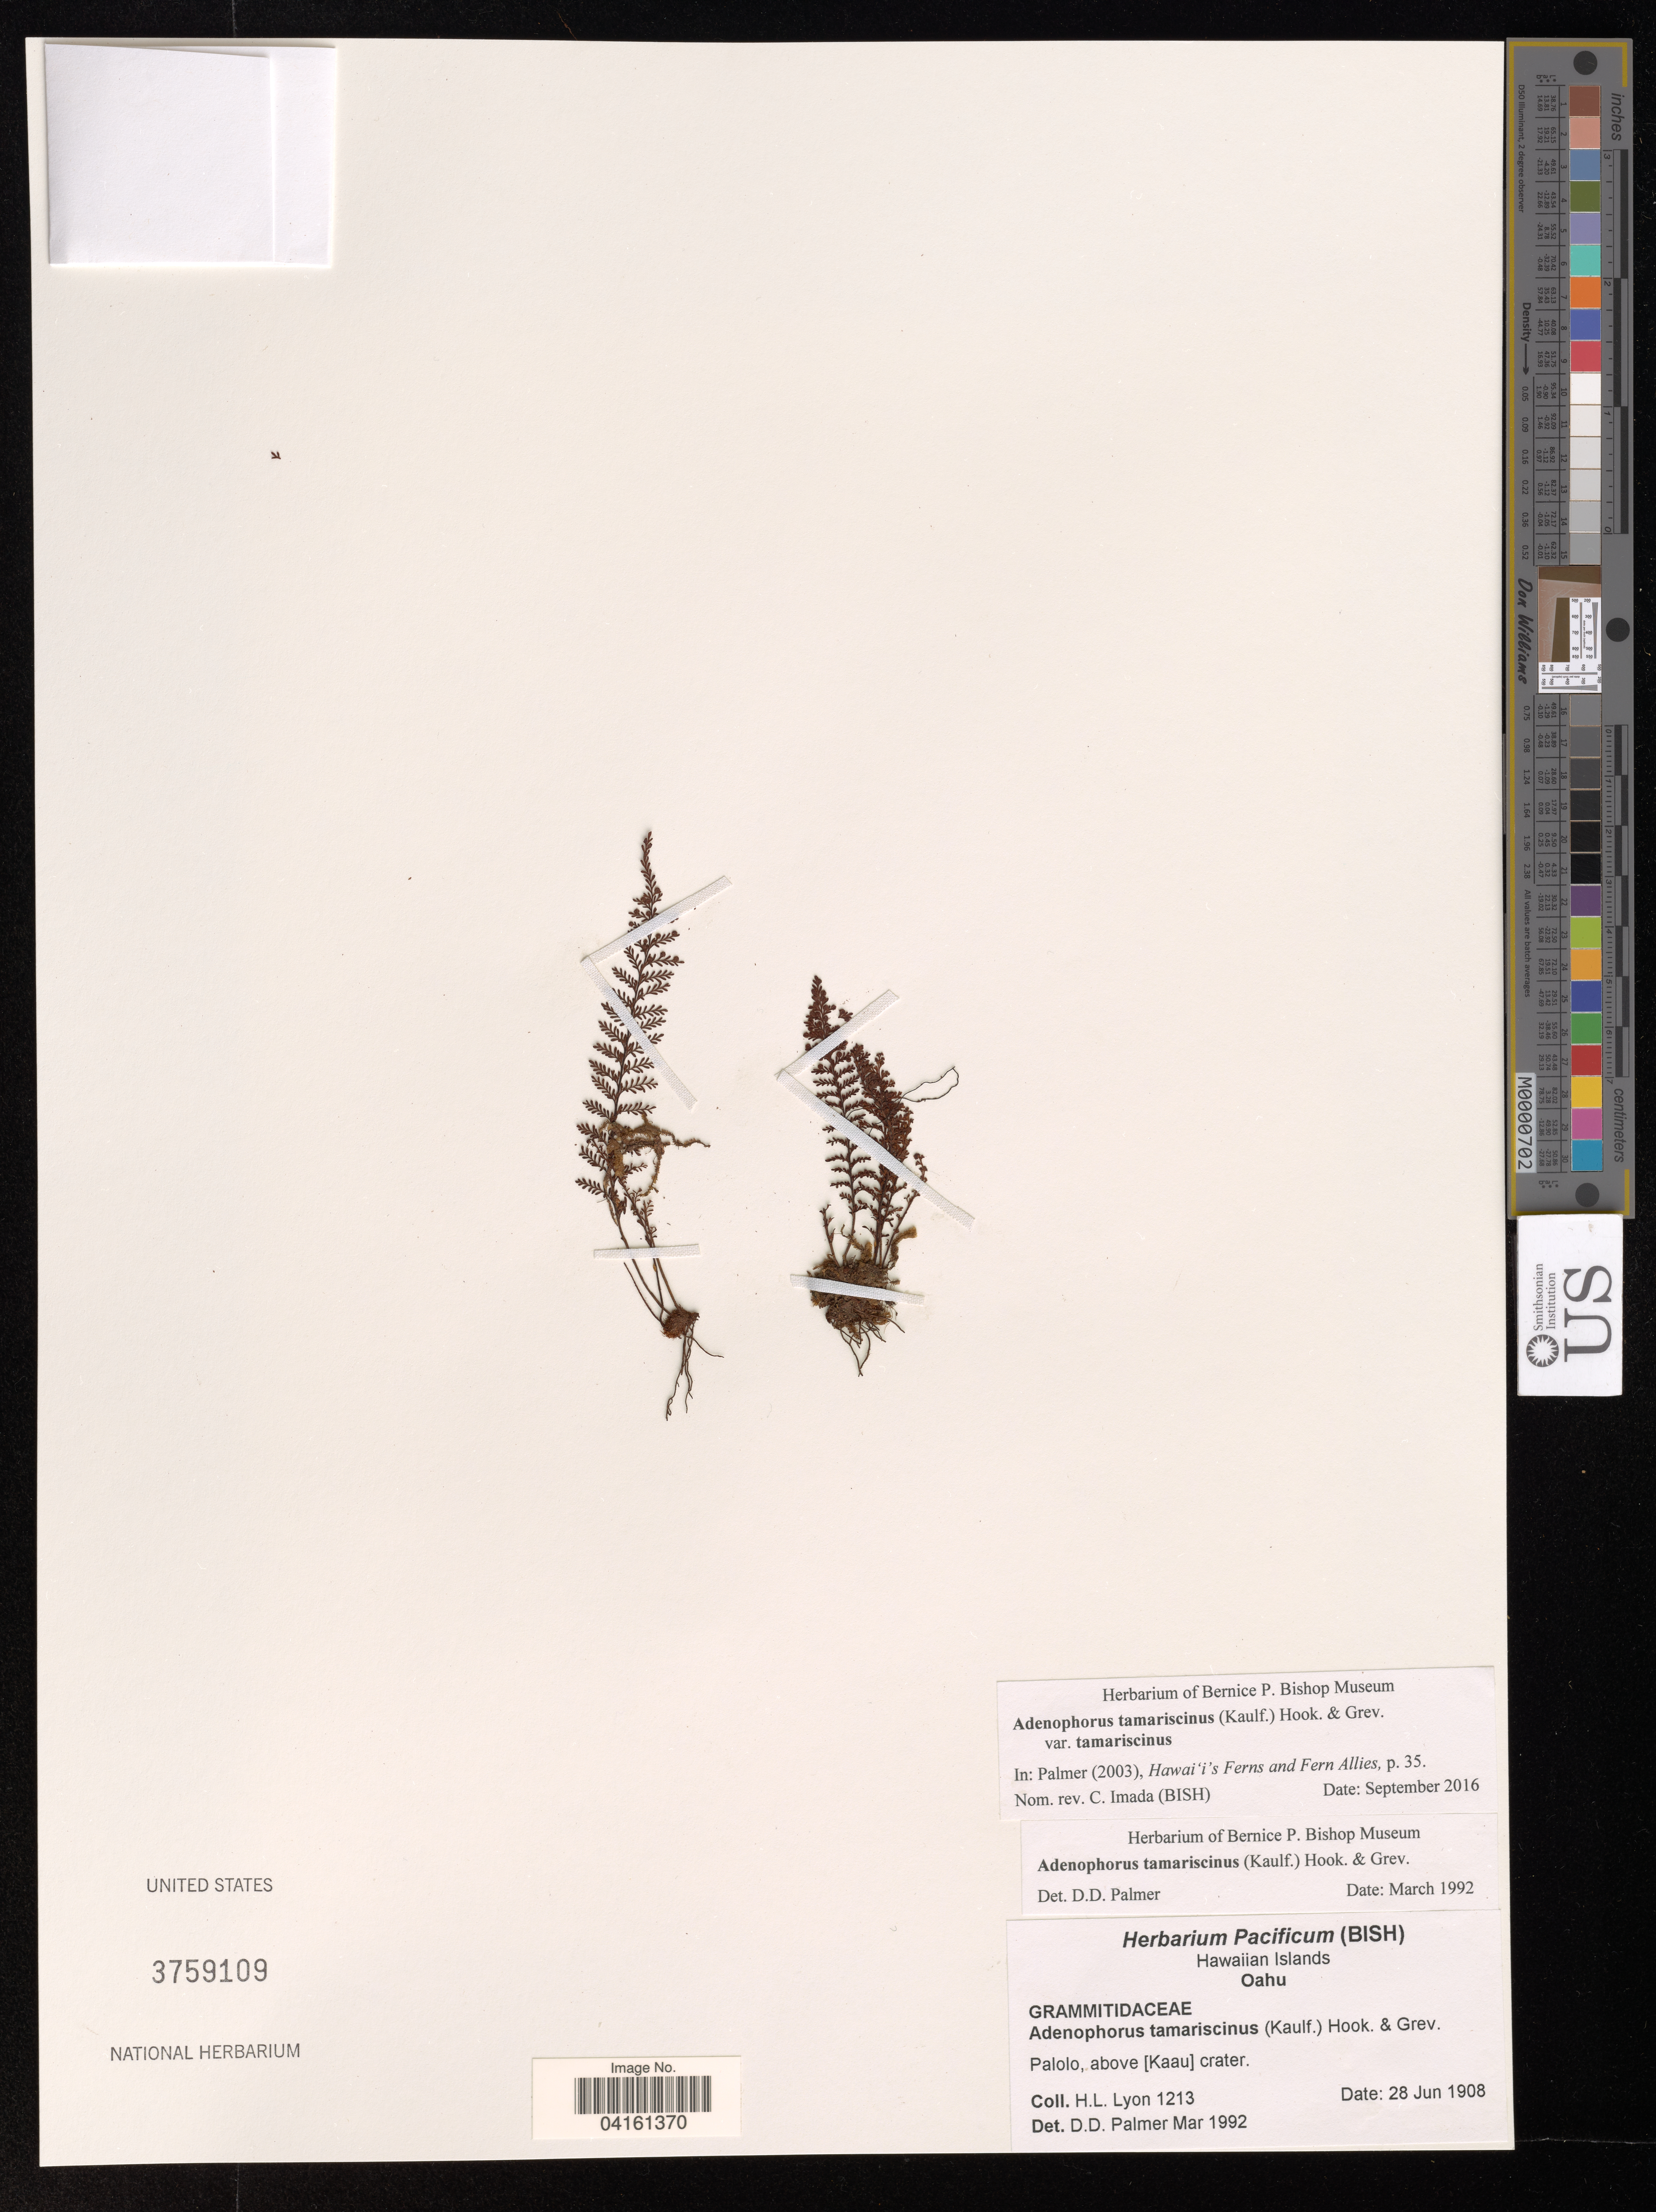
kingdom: Plantae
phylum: Tracheophyta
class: Polypodiopsida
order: Polypodiales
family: Polypodiaceae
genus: Adenophorus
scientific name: Adenophorus tamariscinus var. tamariscinus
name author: Hook. & Grev.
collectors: H. Lyon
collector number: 1213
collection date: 1908-06-28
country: United States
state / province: Hawaii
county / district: Honolulu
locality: Hawaiian Islands. Oahu. Palolo, above [Kaau] crater.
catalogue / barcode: US 3759109